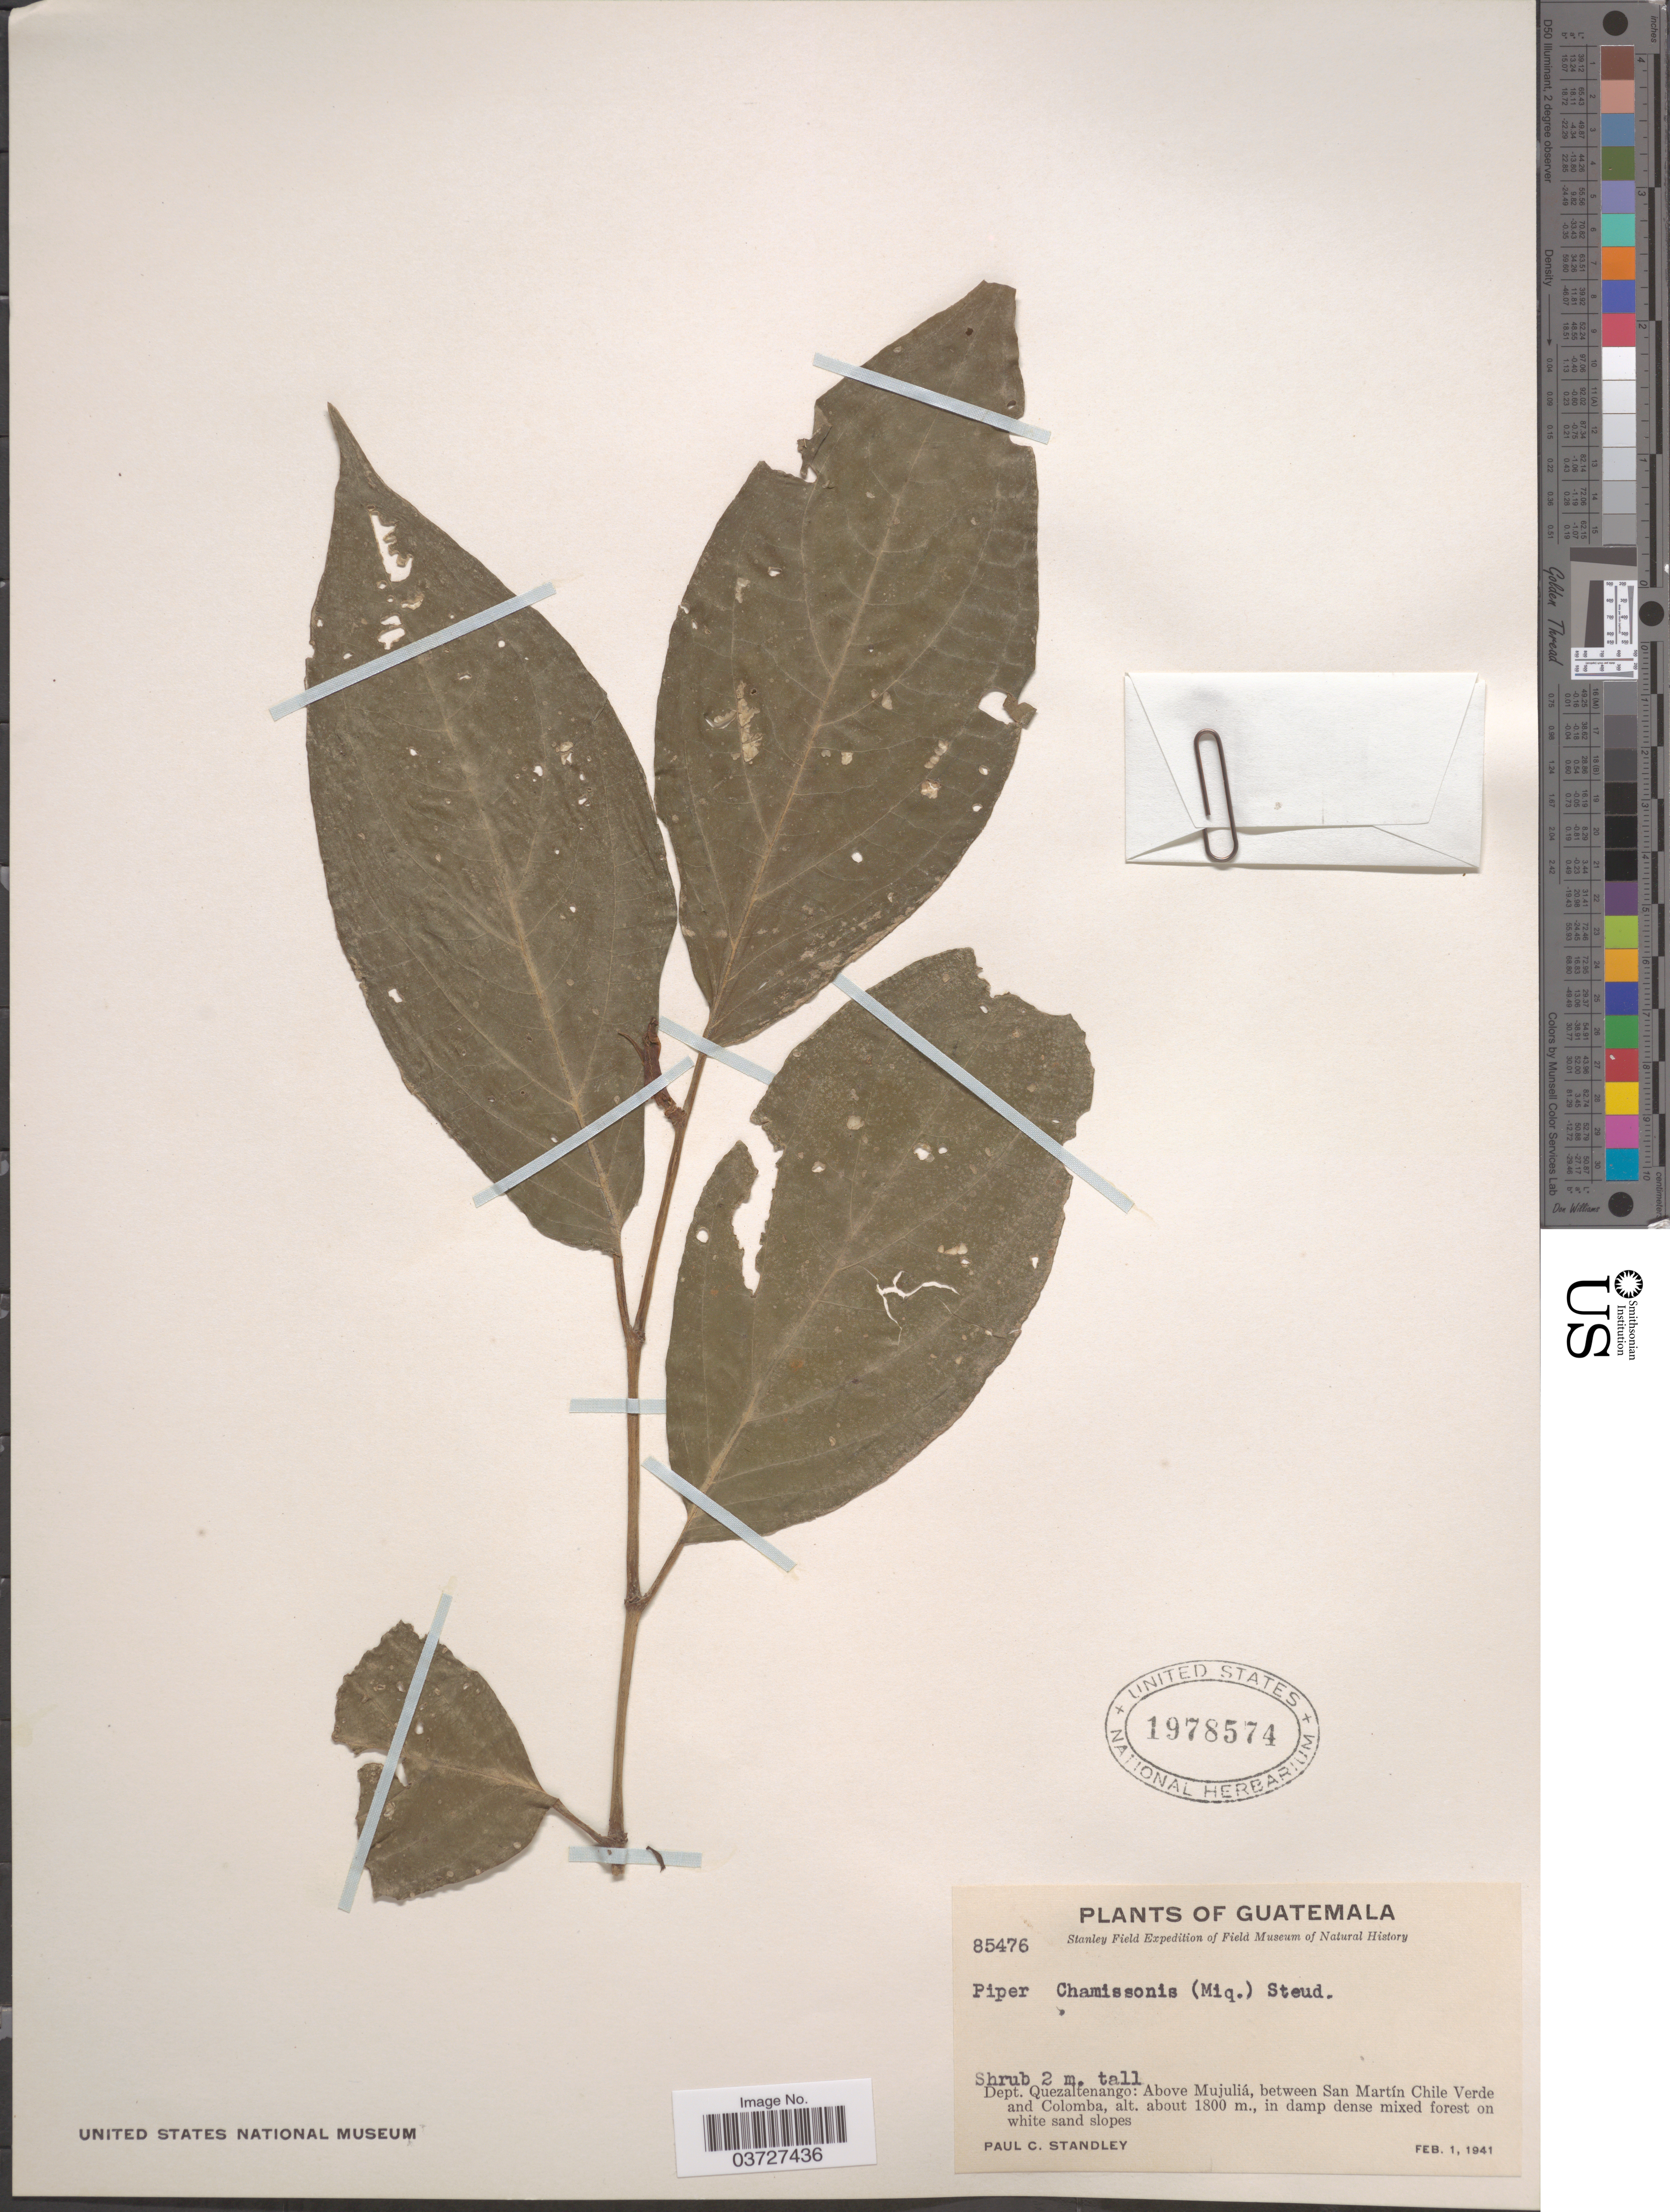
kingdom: Plantae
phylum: Tracheophyta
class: Magnoliopsida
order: Piperales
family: Piperaceae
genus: Piper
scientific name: Piper chamissonis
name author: Steud.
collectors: P. C. Standley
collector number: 85476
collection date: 1941-02-01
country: Guatemala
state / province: Quetzaltenango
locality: Dept. Quezaltenango: Above Mujuliá, between San Martín Chile Verde and Colomba, in damp dense mixed forest on white sand slopes.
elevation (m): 1800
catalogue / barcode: US 1978574